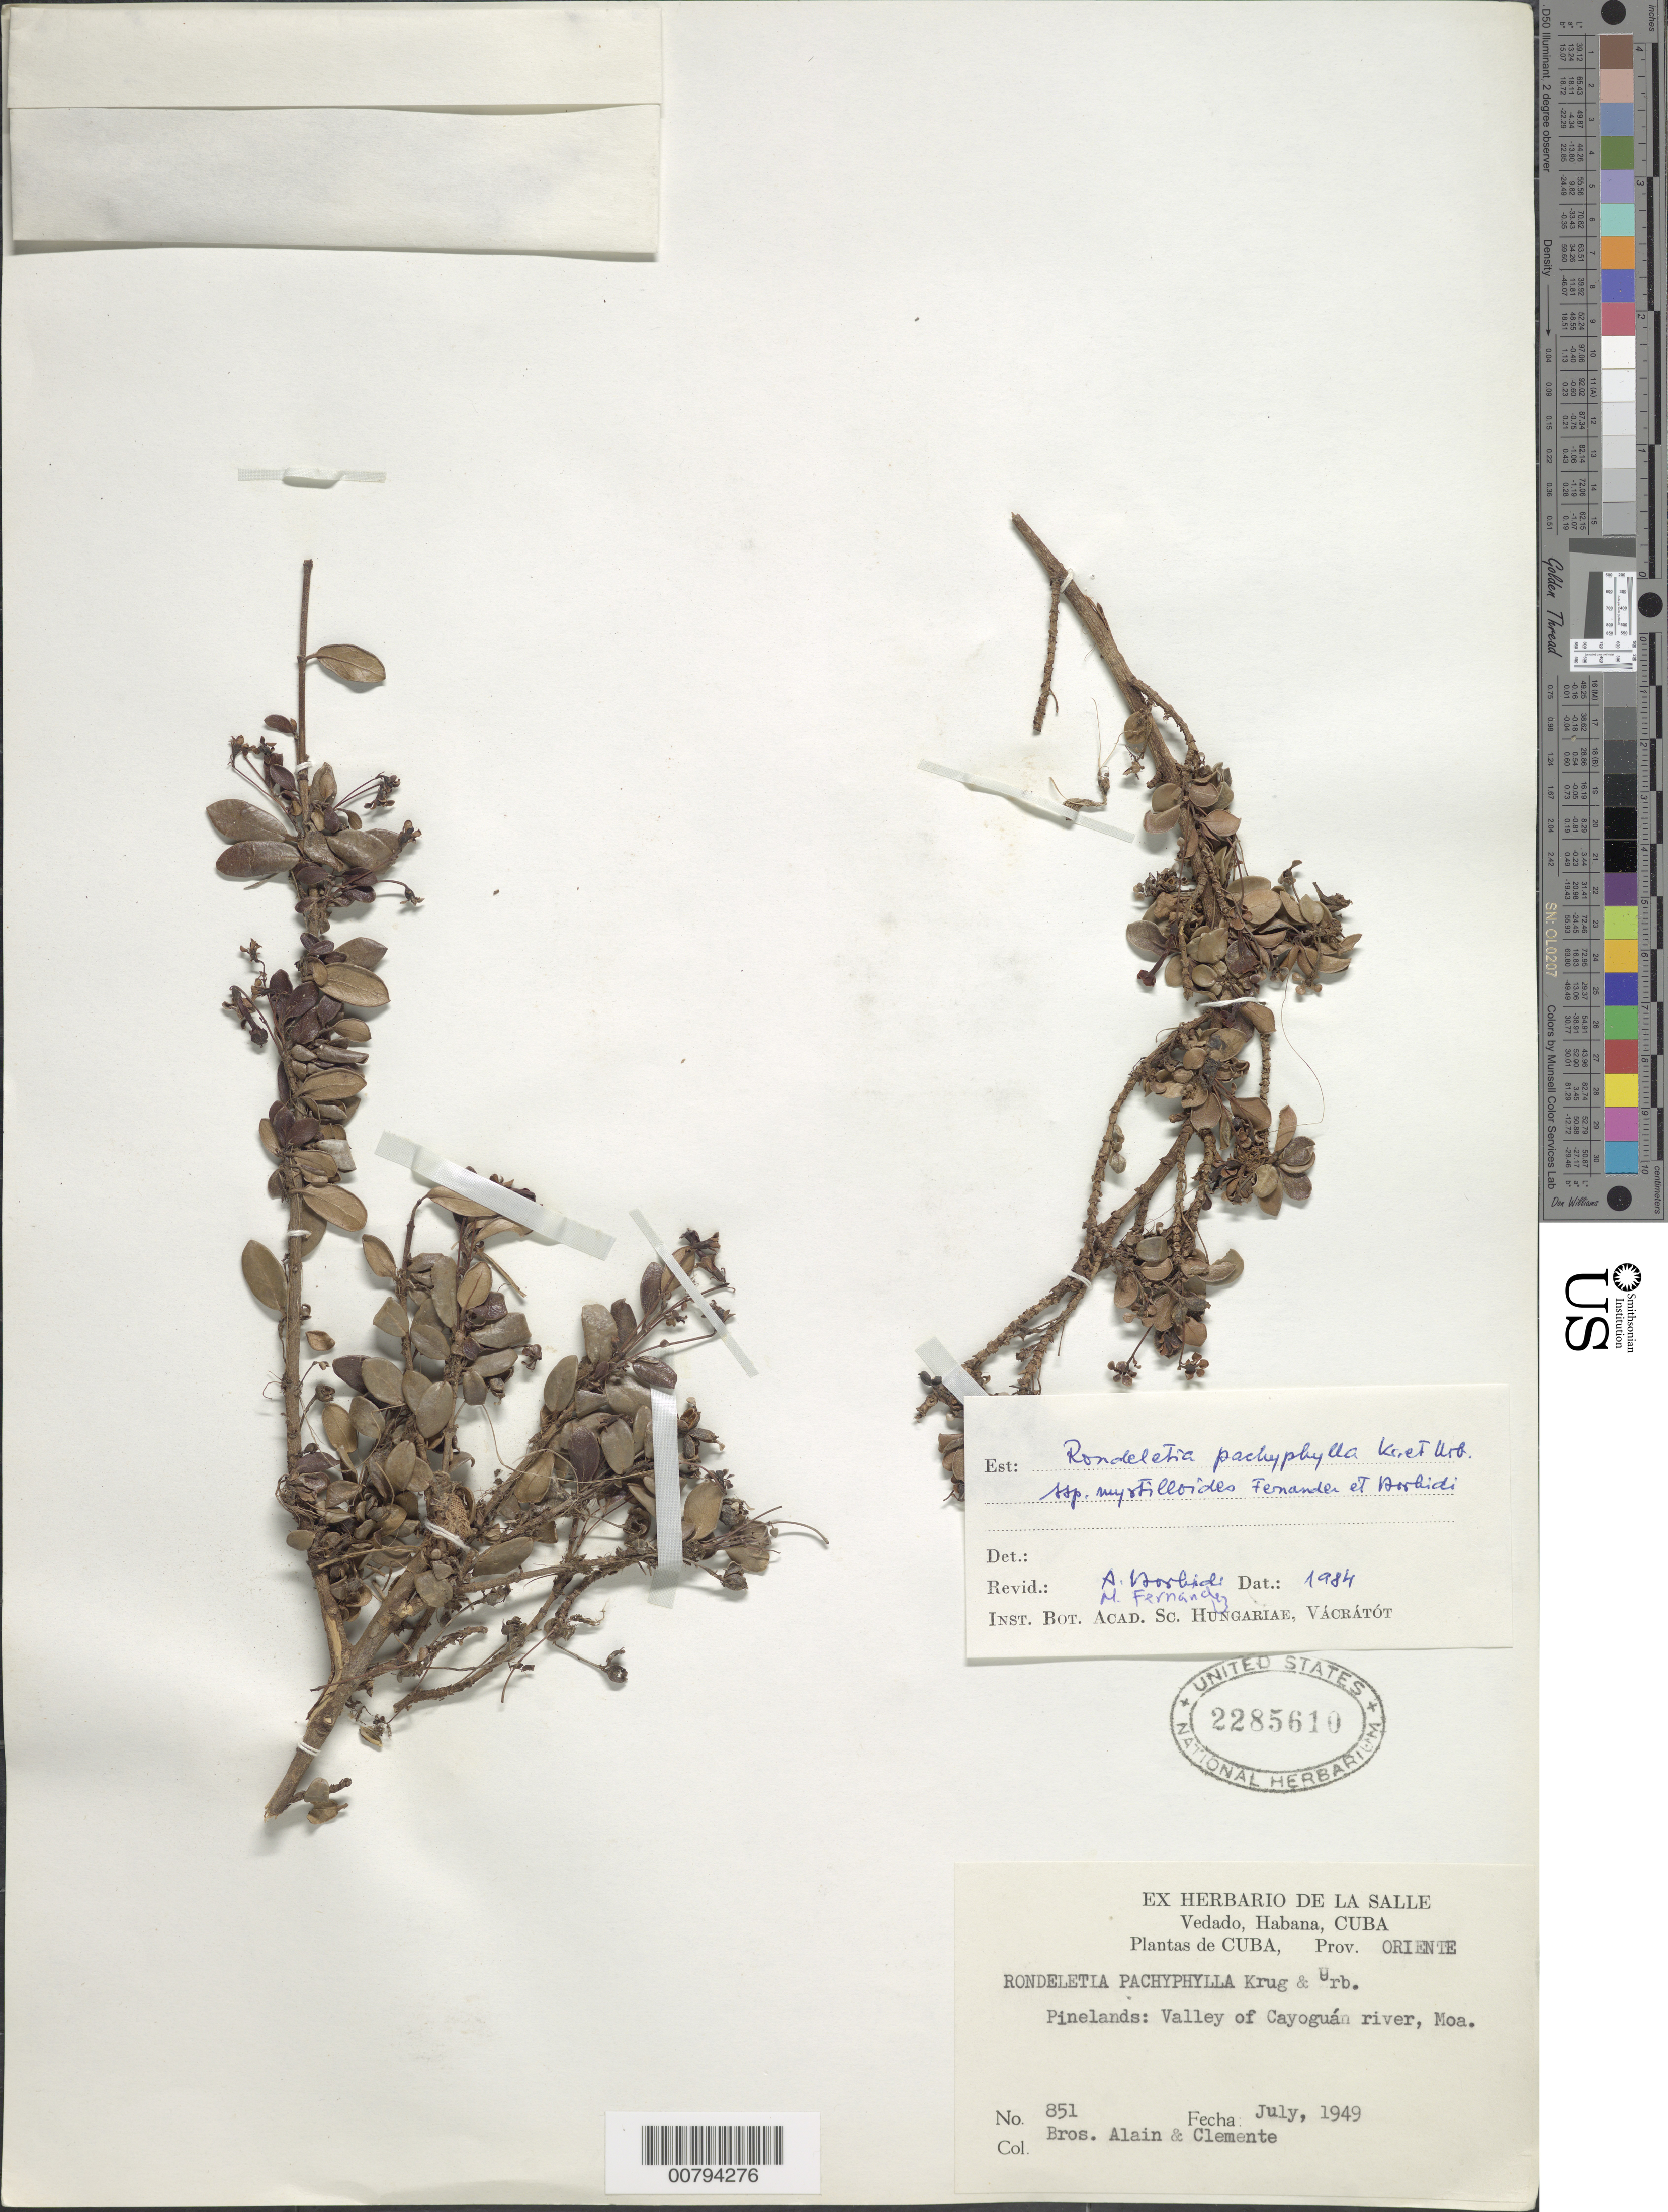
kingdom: Plantae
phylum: Tracheophyta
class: Magnoliopsida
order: Gentianales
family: Rubiaceae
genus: Rondeletia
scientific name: Rondeletia pachyphylla subsp. myrtilloides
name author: Fernández & Borhidi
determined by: Borhidi, A. L.; Fernandez, M.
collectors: A. H. Liogier & Bro. Clemente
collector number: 851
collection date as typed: Jul 1949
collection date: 1949-07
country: Cuba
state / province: Oriente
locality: Valley of Cayoguan River, Moa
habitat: Pinelands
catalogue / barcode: US 2285610